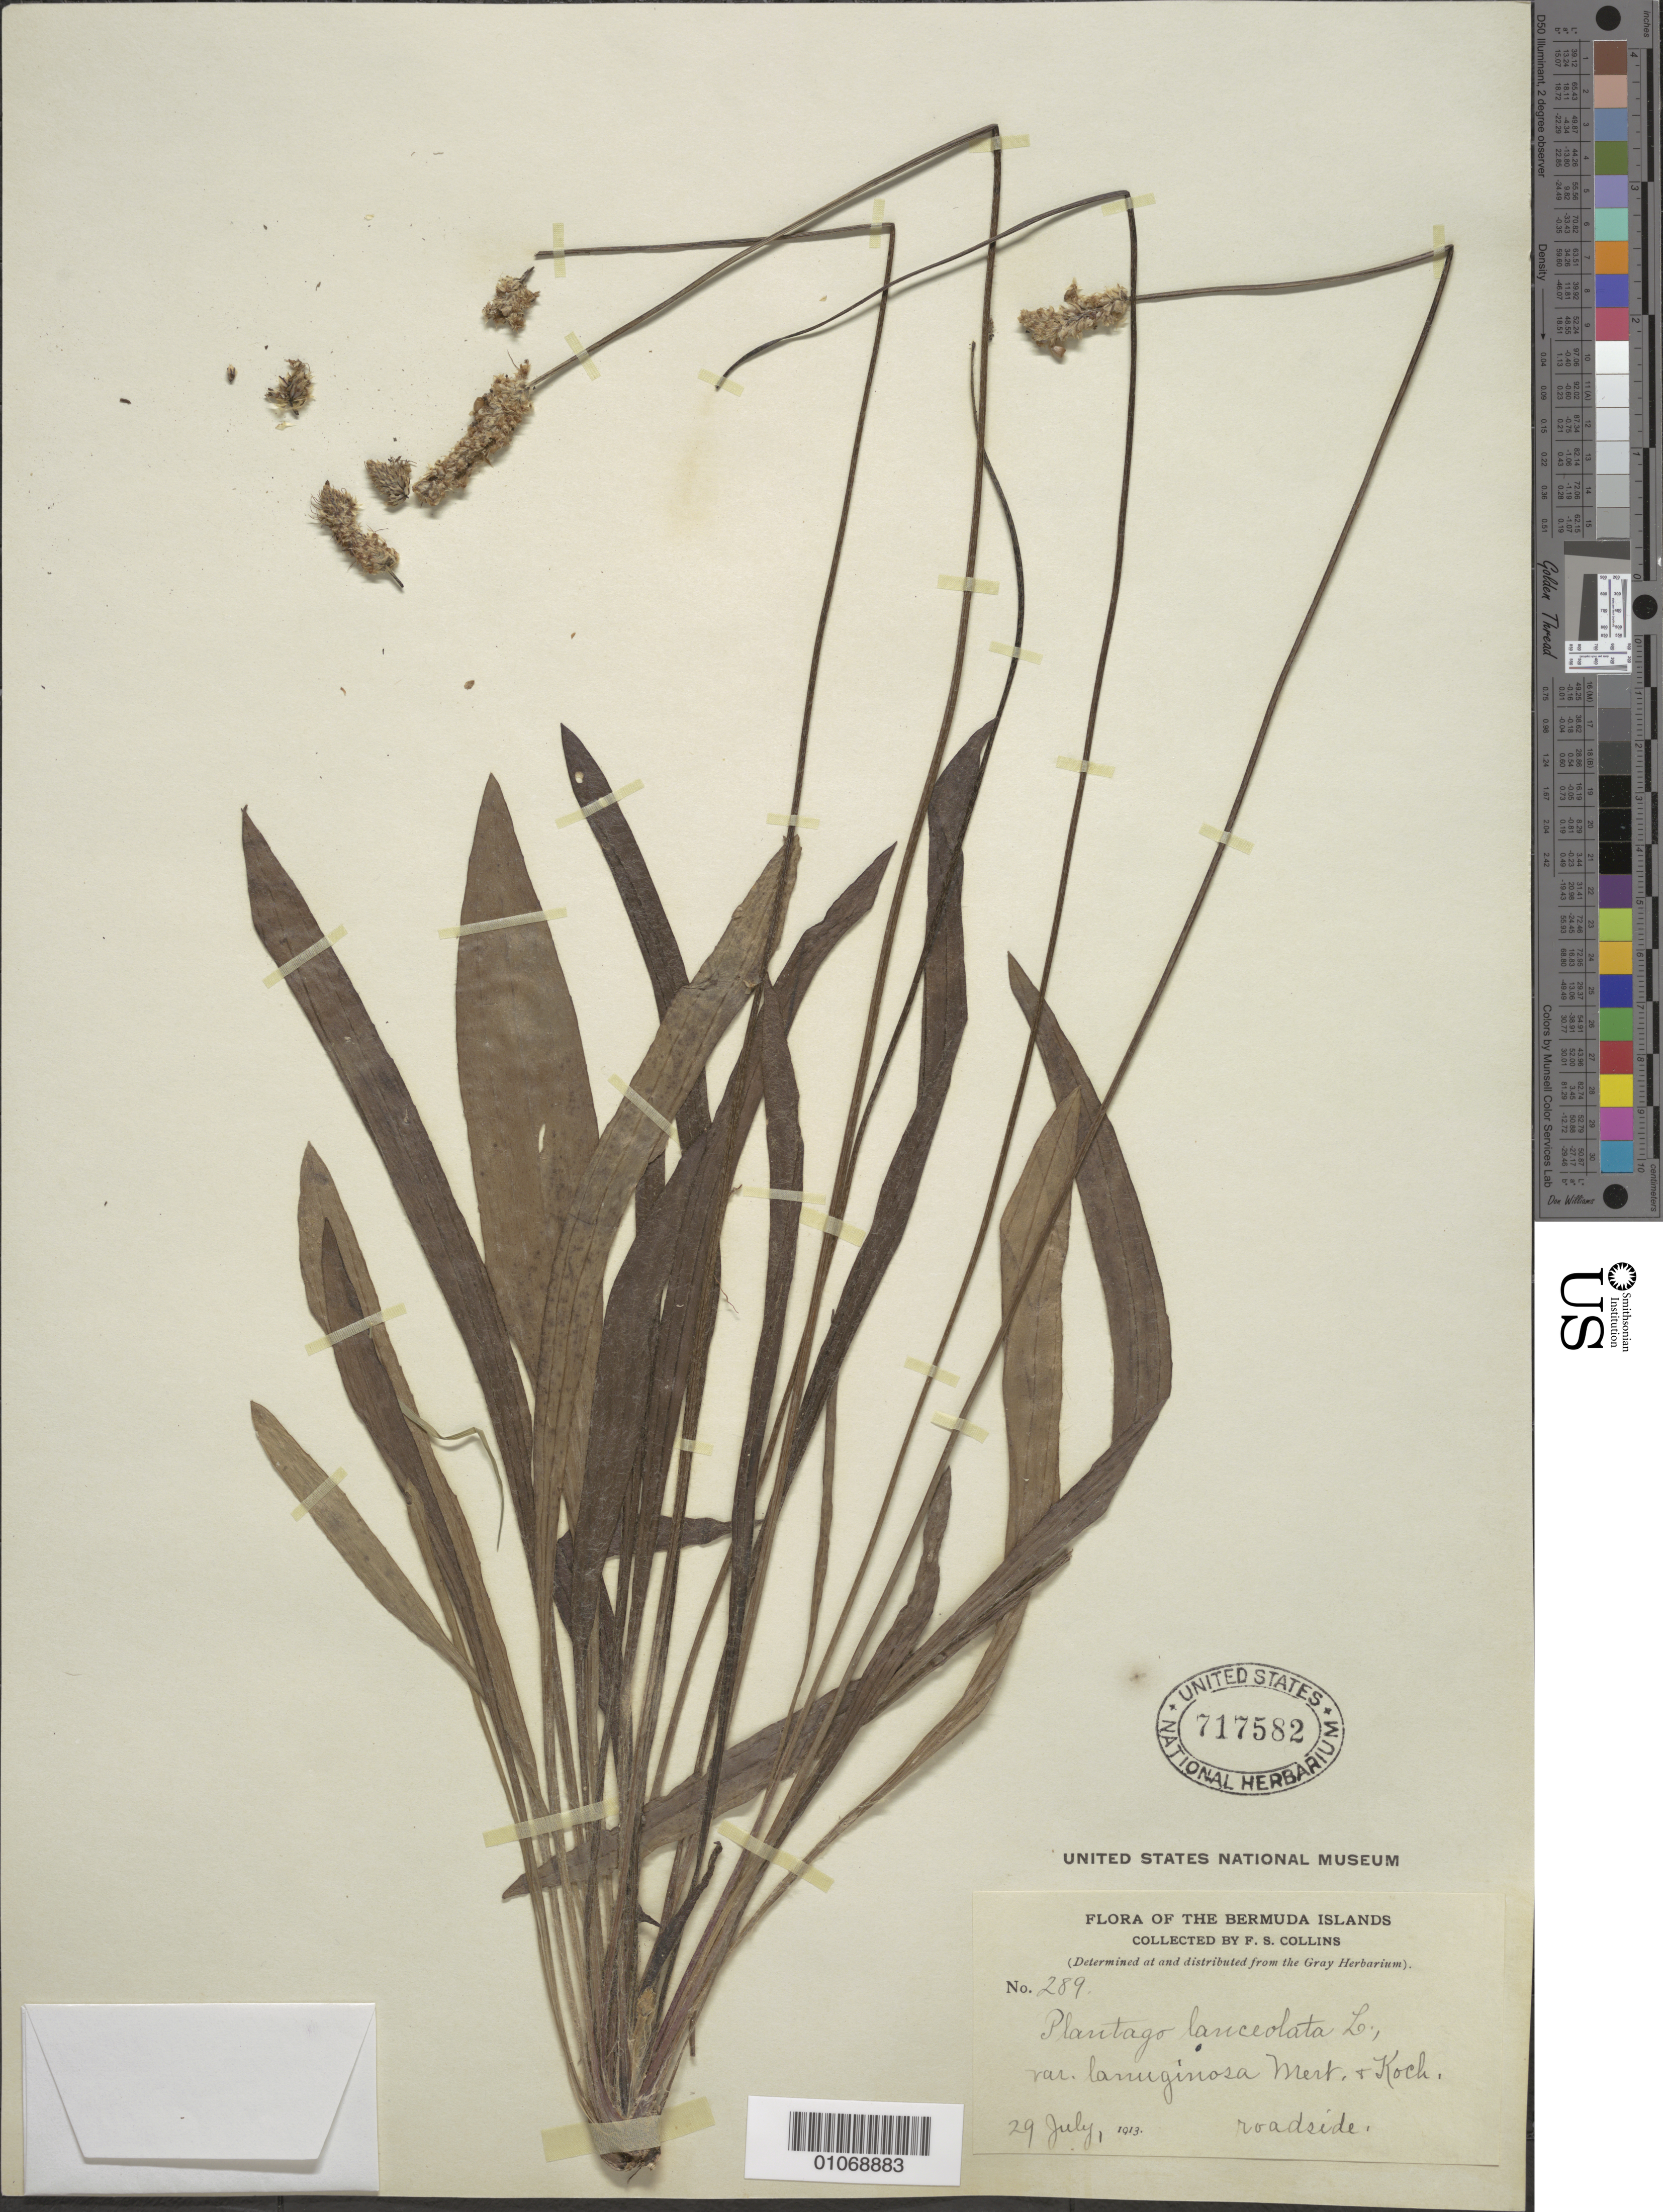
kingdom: Plantae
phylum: Tracheophyta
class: Magnoliopsida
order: Lamiales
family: Plantaginaceae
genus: Plantago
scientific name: Plantago lanceolata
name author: L.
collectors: F. Collins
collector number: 289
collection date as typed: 29 Jul 1913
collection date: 1913-07-29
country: Bermuda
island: Bermuda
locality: Roadside.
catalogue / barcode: US 717582